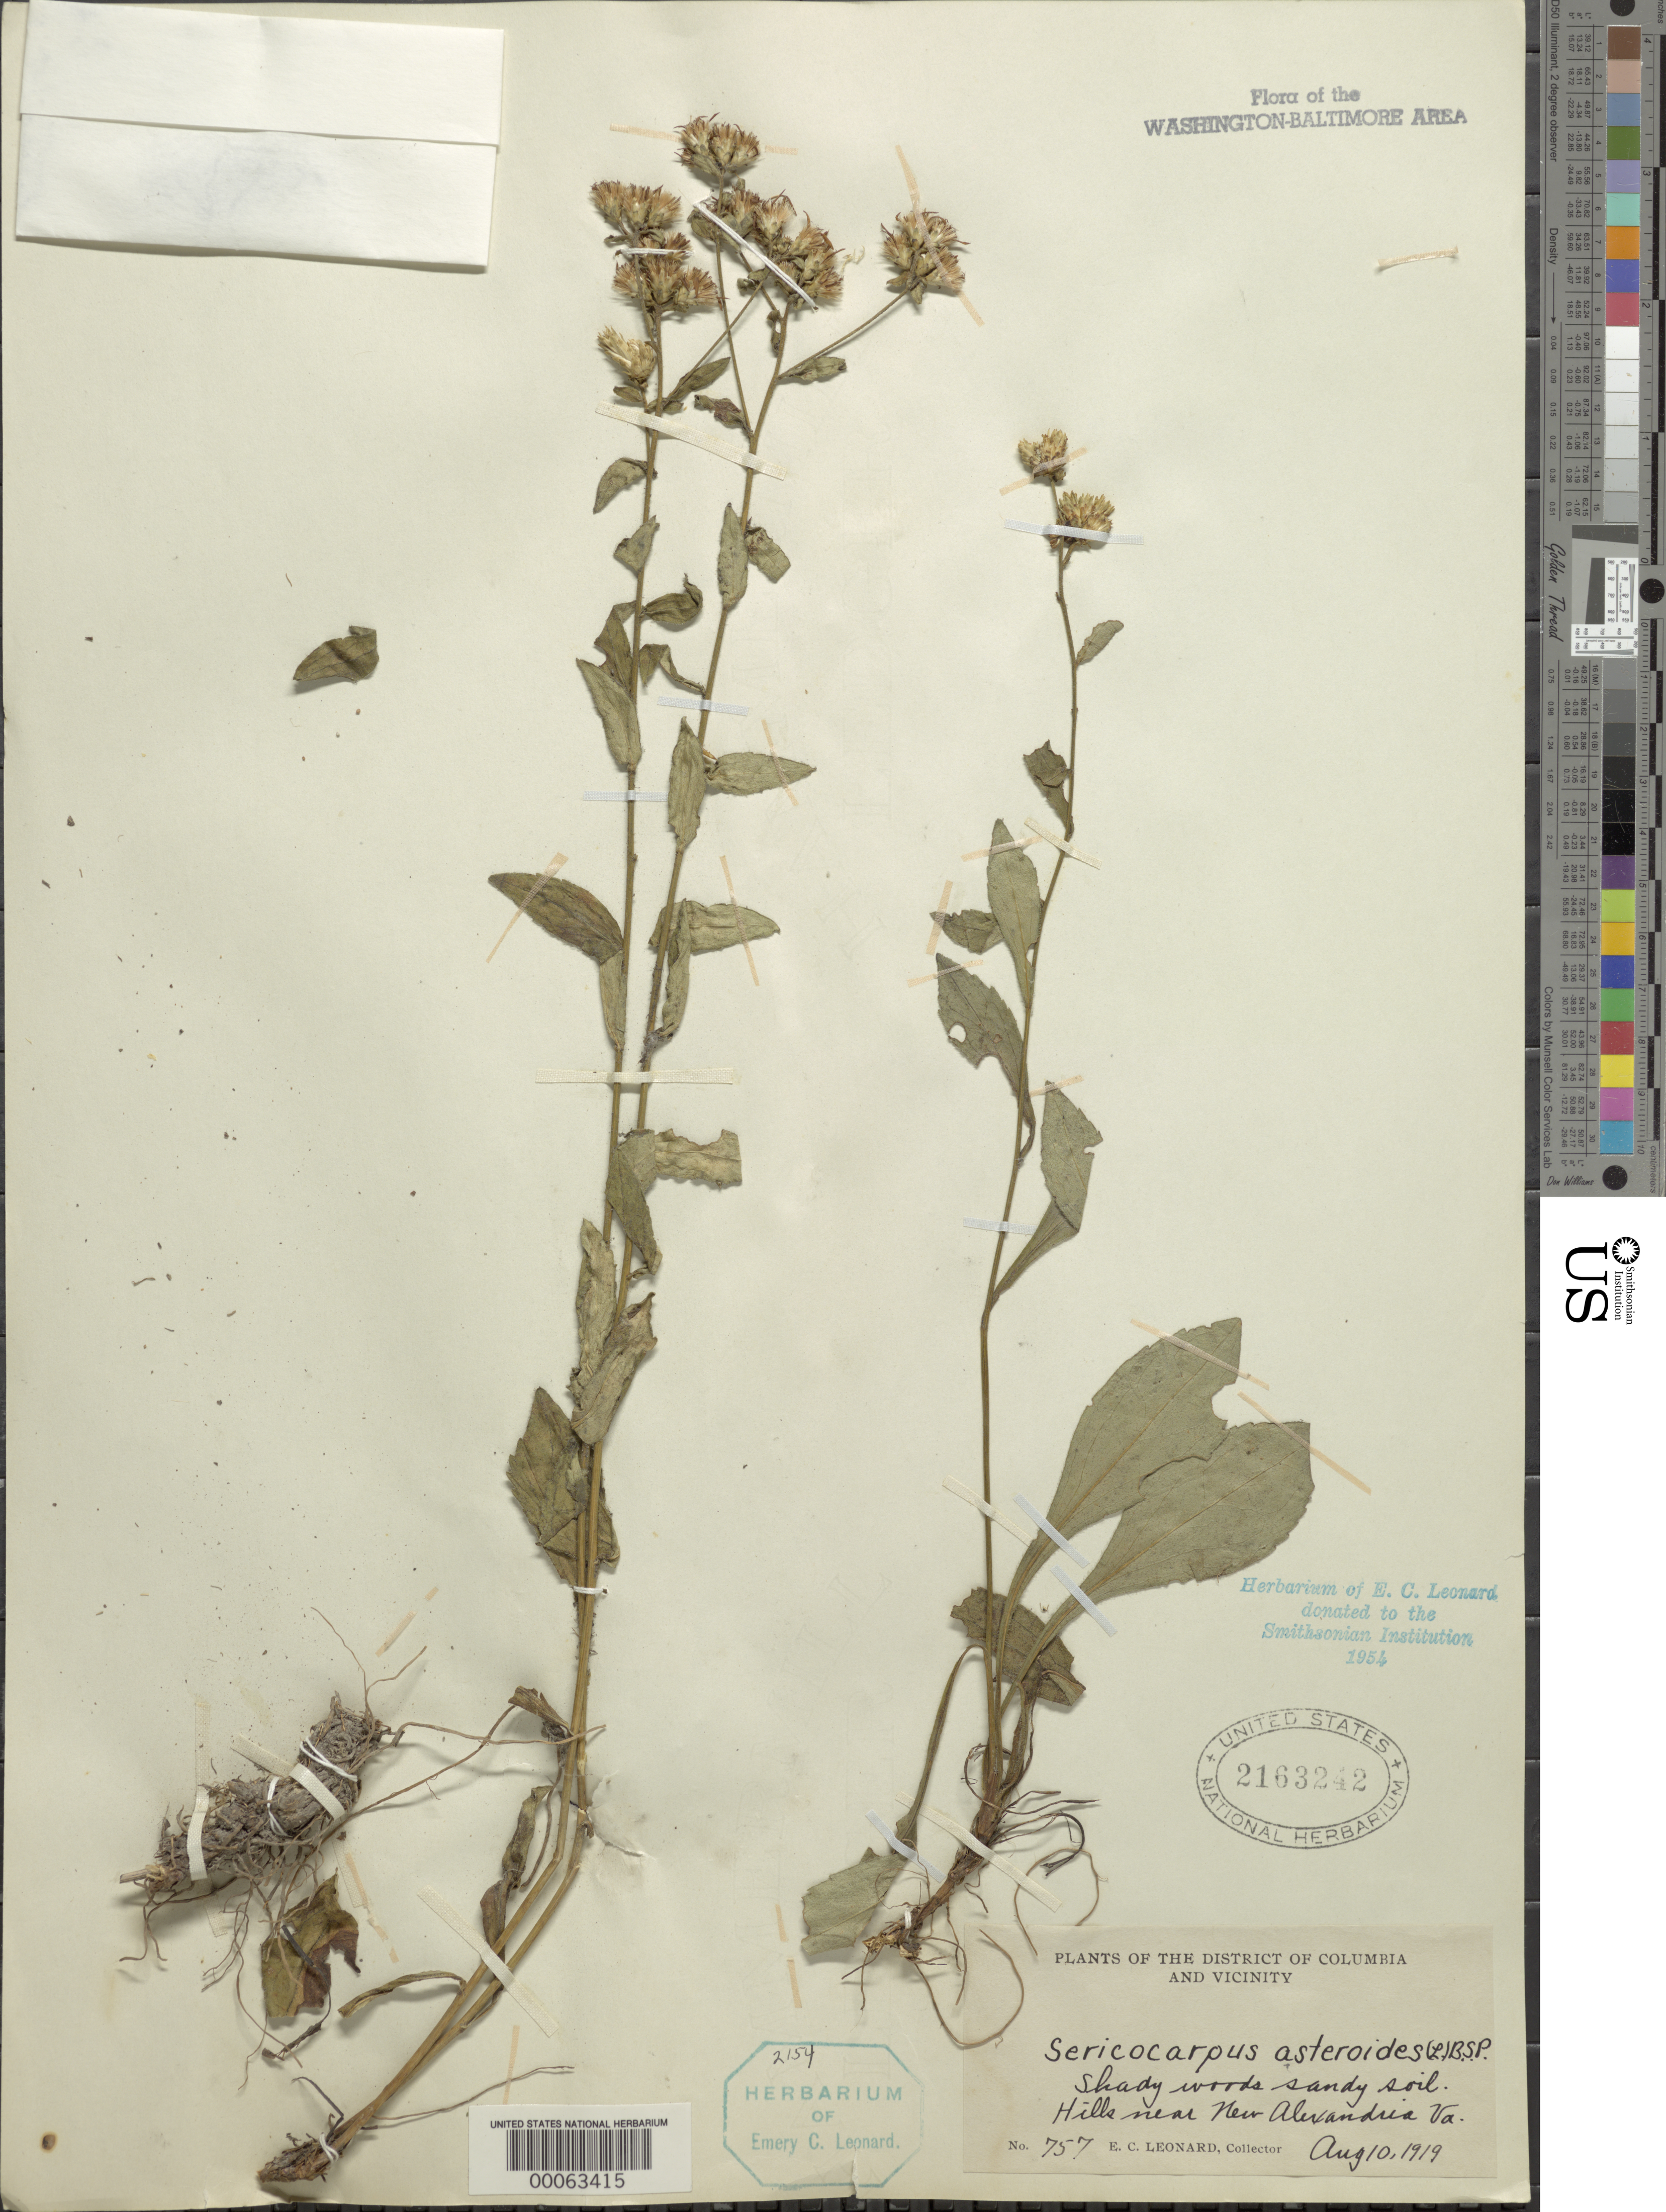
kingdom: Plantae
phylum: Tracheophyta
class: Magnoliopsida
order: Asterales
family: Asteraceae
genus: Sericocarpus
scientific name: Sericocarpus asteroides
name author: (L.) Britton, Stearns & Poggenb.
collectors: E. C. Leonard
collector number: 757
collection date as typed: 10 Aug 1919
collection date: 1919-08-10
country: United States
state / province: Virginia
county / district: Fairfax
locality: Near New Alexandria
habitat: Shady woods sandy soil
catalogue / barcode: US 2163242